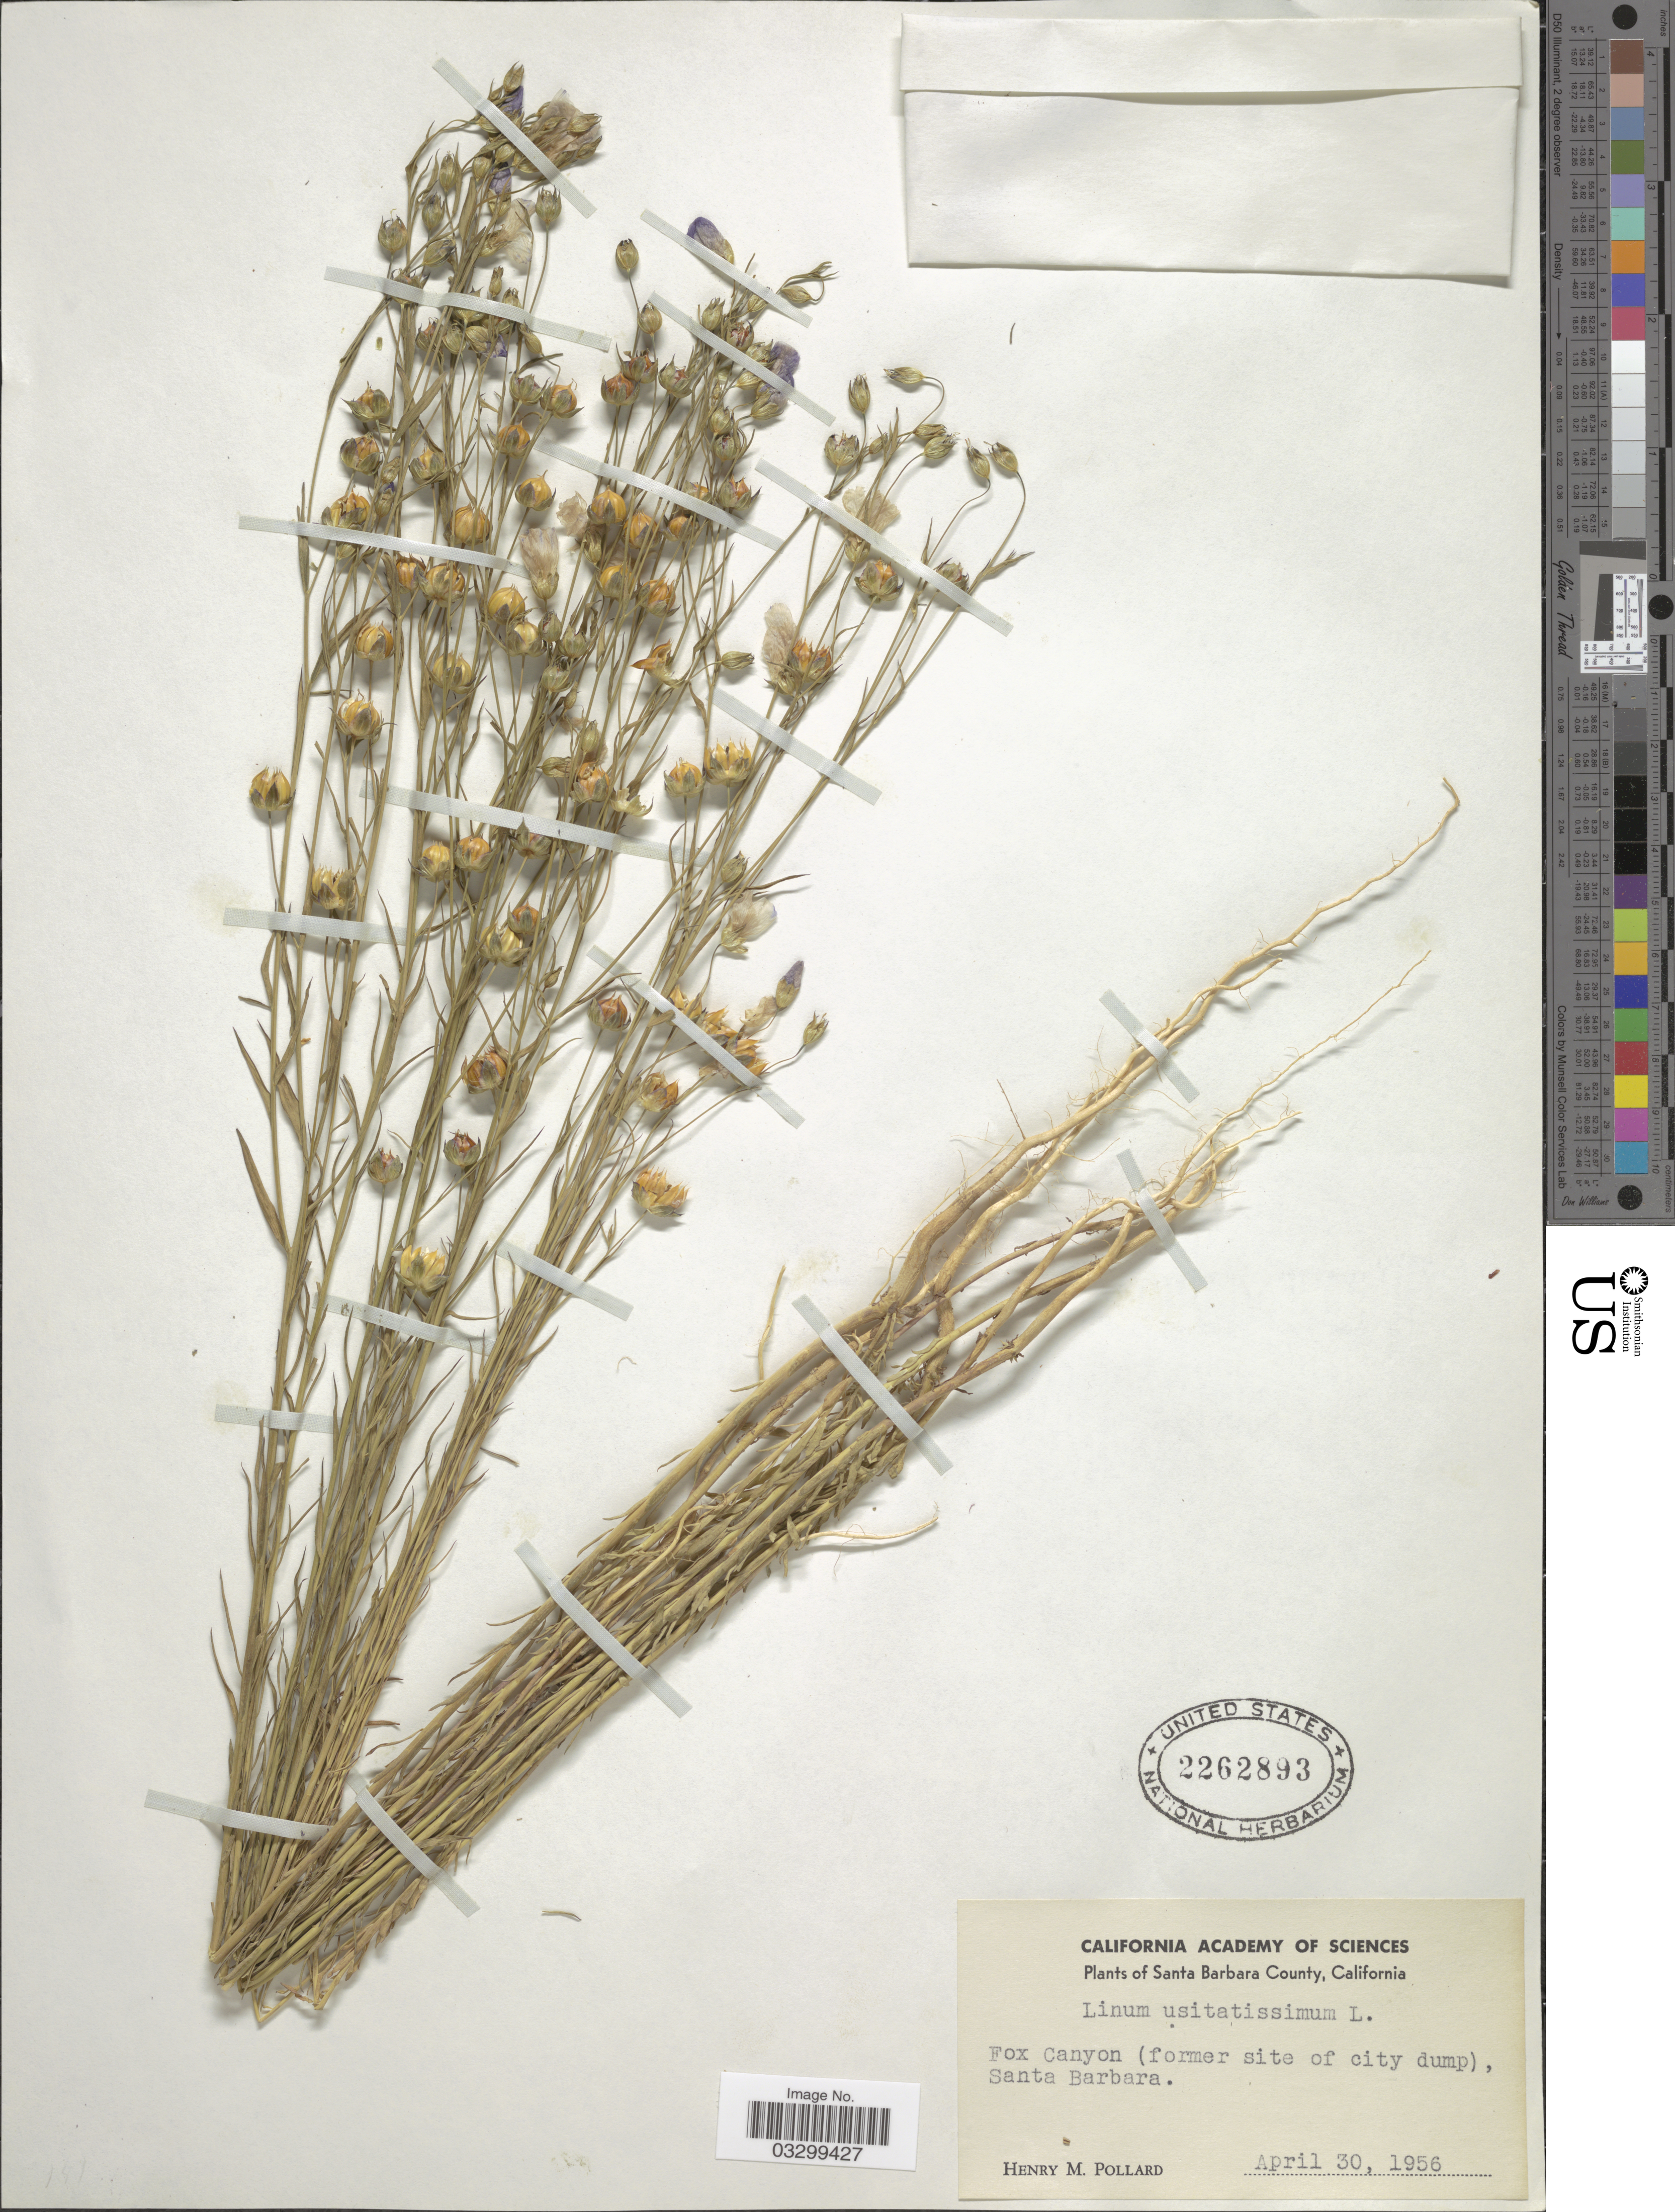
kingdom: Plantae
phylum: Tracheophyta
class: Magnoliopsida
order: Malpighiales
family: Linaceae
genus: Linum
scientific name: Linum usitatissimum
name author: L.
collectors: H. M. Pollard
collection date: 1956-04-30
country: United States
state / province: California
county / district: Santa Barbara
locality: Santa Barbara County. Fox Canyon (former site of city dump), Santa Barbara.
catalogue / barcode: US 2262893